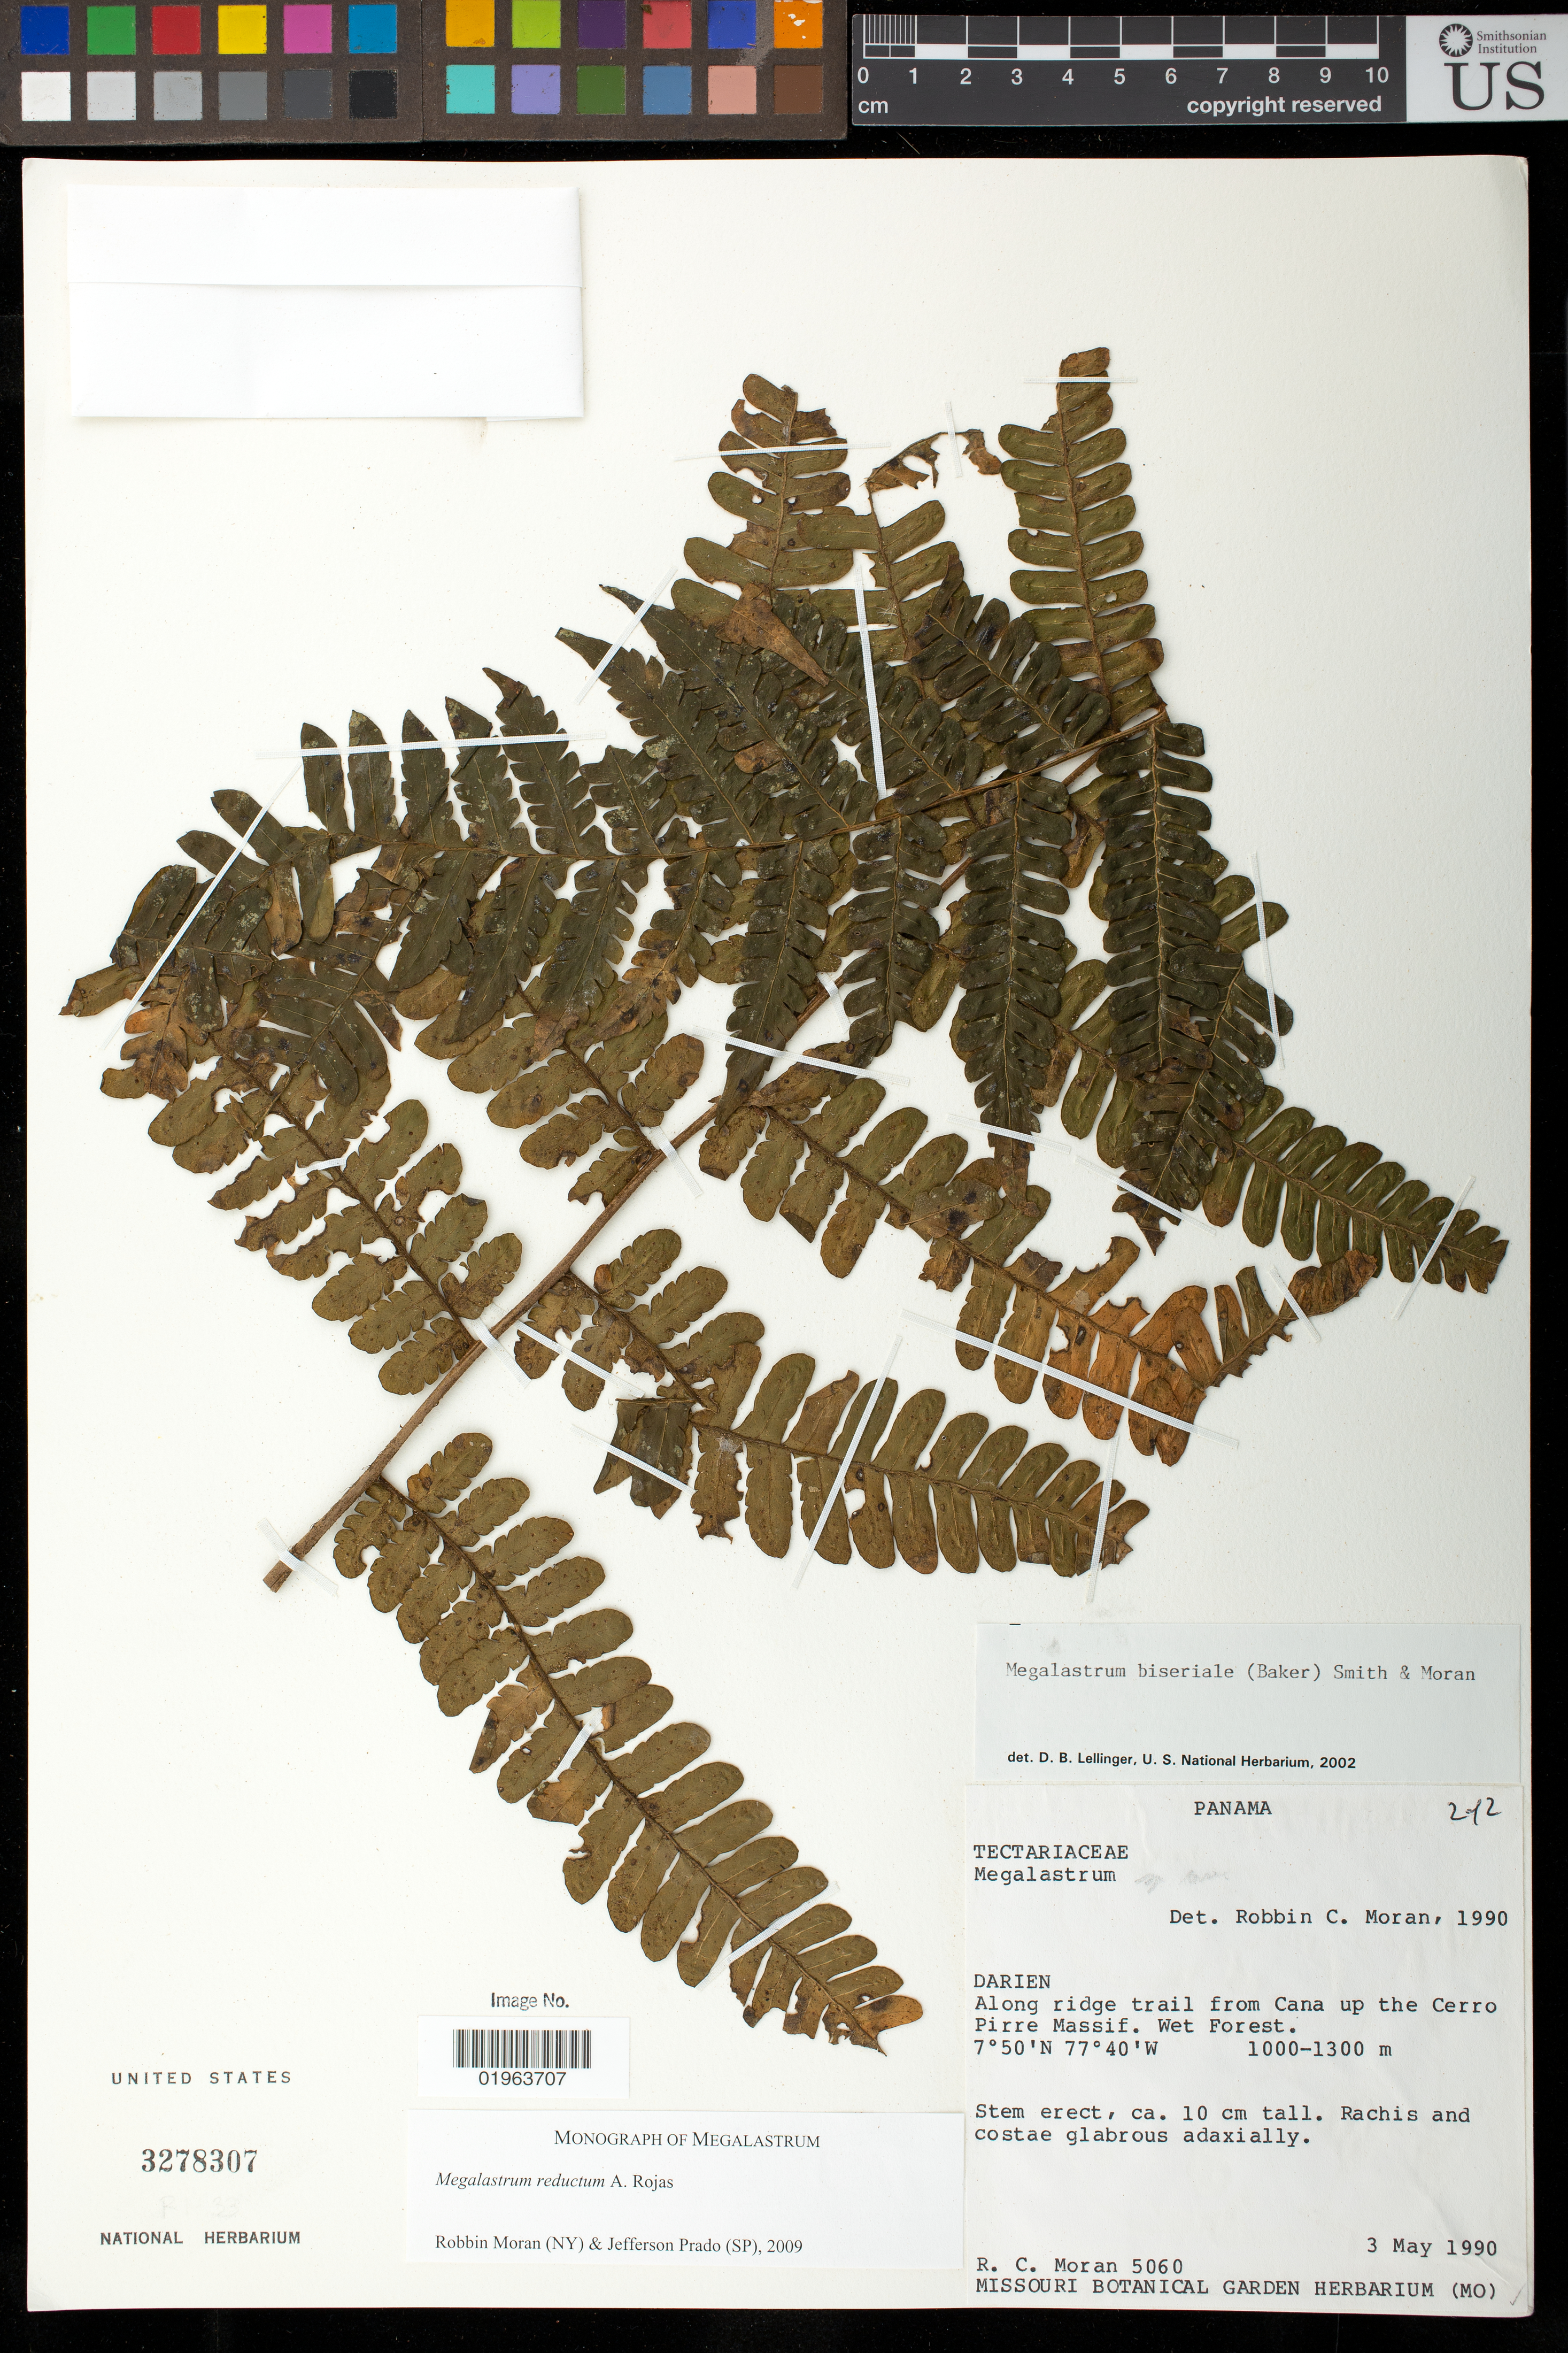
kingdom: Plantae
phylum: Tracheophyta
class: Polypodiopsida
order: Polypodiales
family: Dryopteridaceae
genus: Megalastrum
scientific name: Megalastrum reductum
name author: A. Rojas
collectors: R. C. Moran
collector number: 5060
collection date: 1990-05-03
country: Panama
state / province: Darién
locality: Darien, along ridge trail from Cana up the Cerro Pirre Massif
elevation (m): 1000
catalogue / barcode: US 3278307